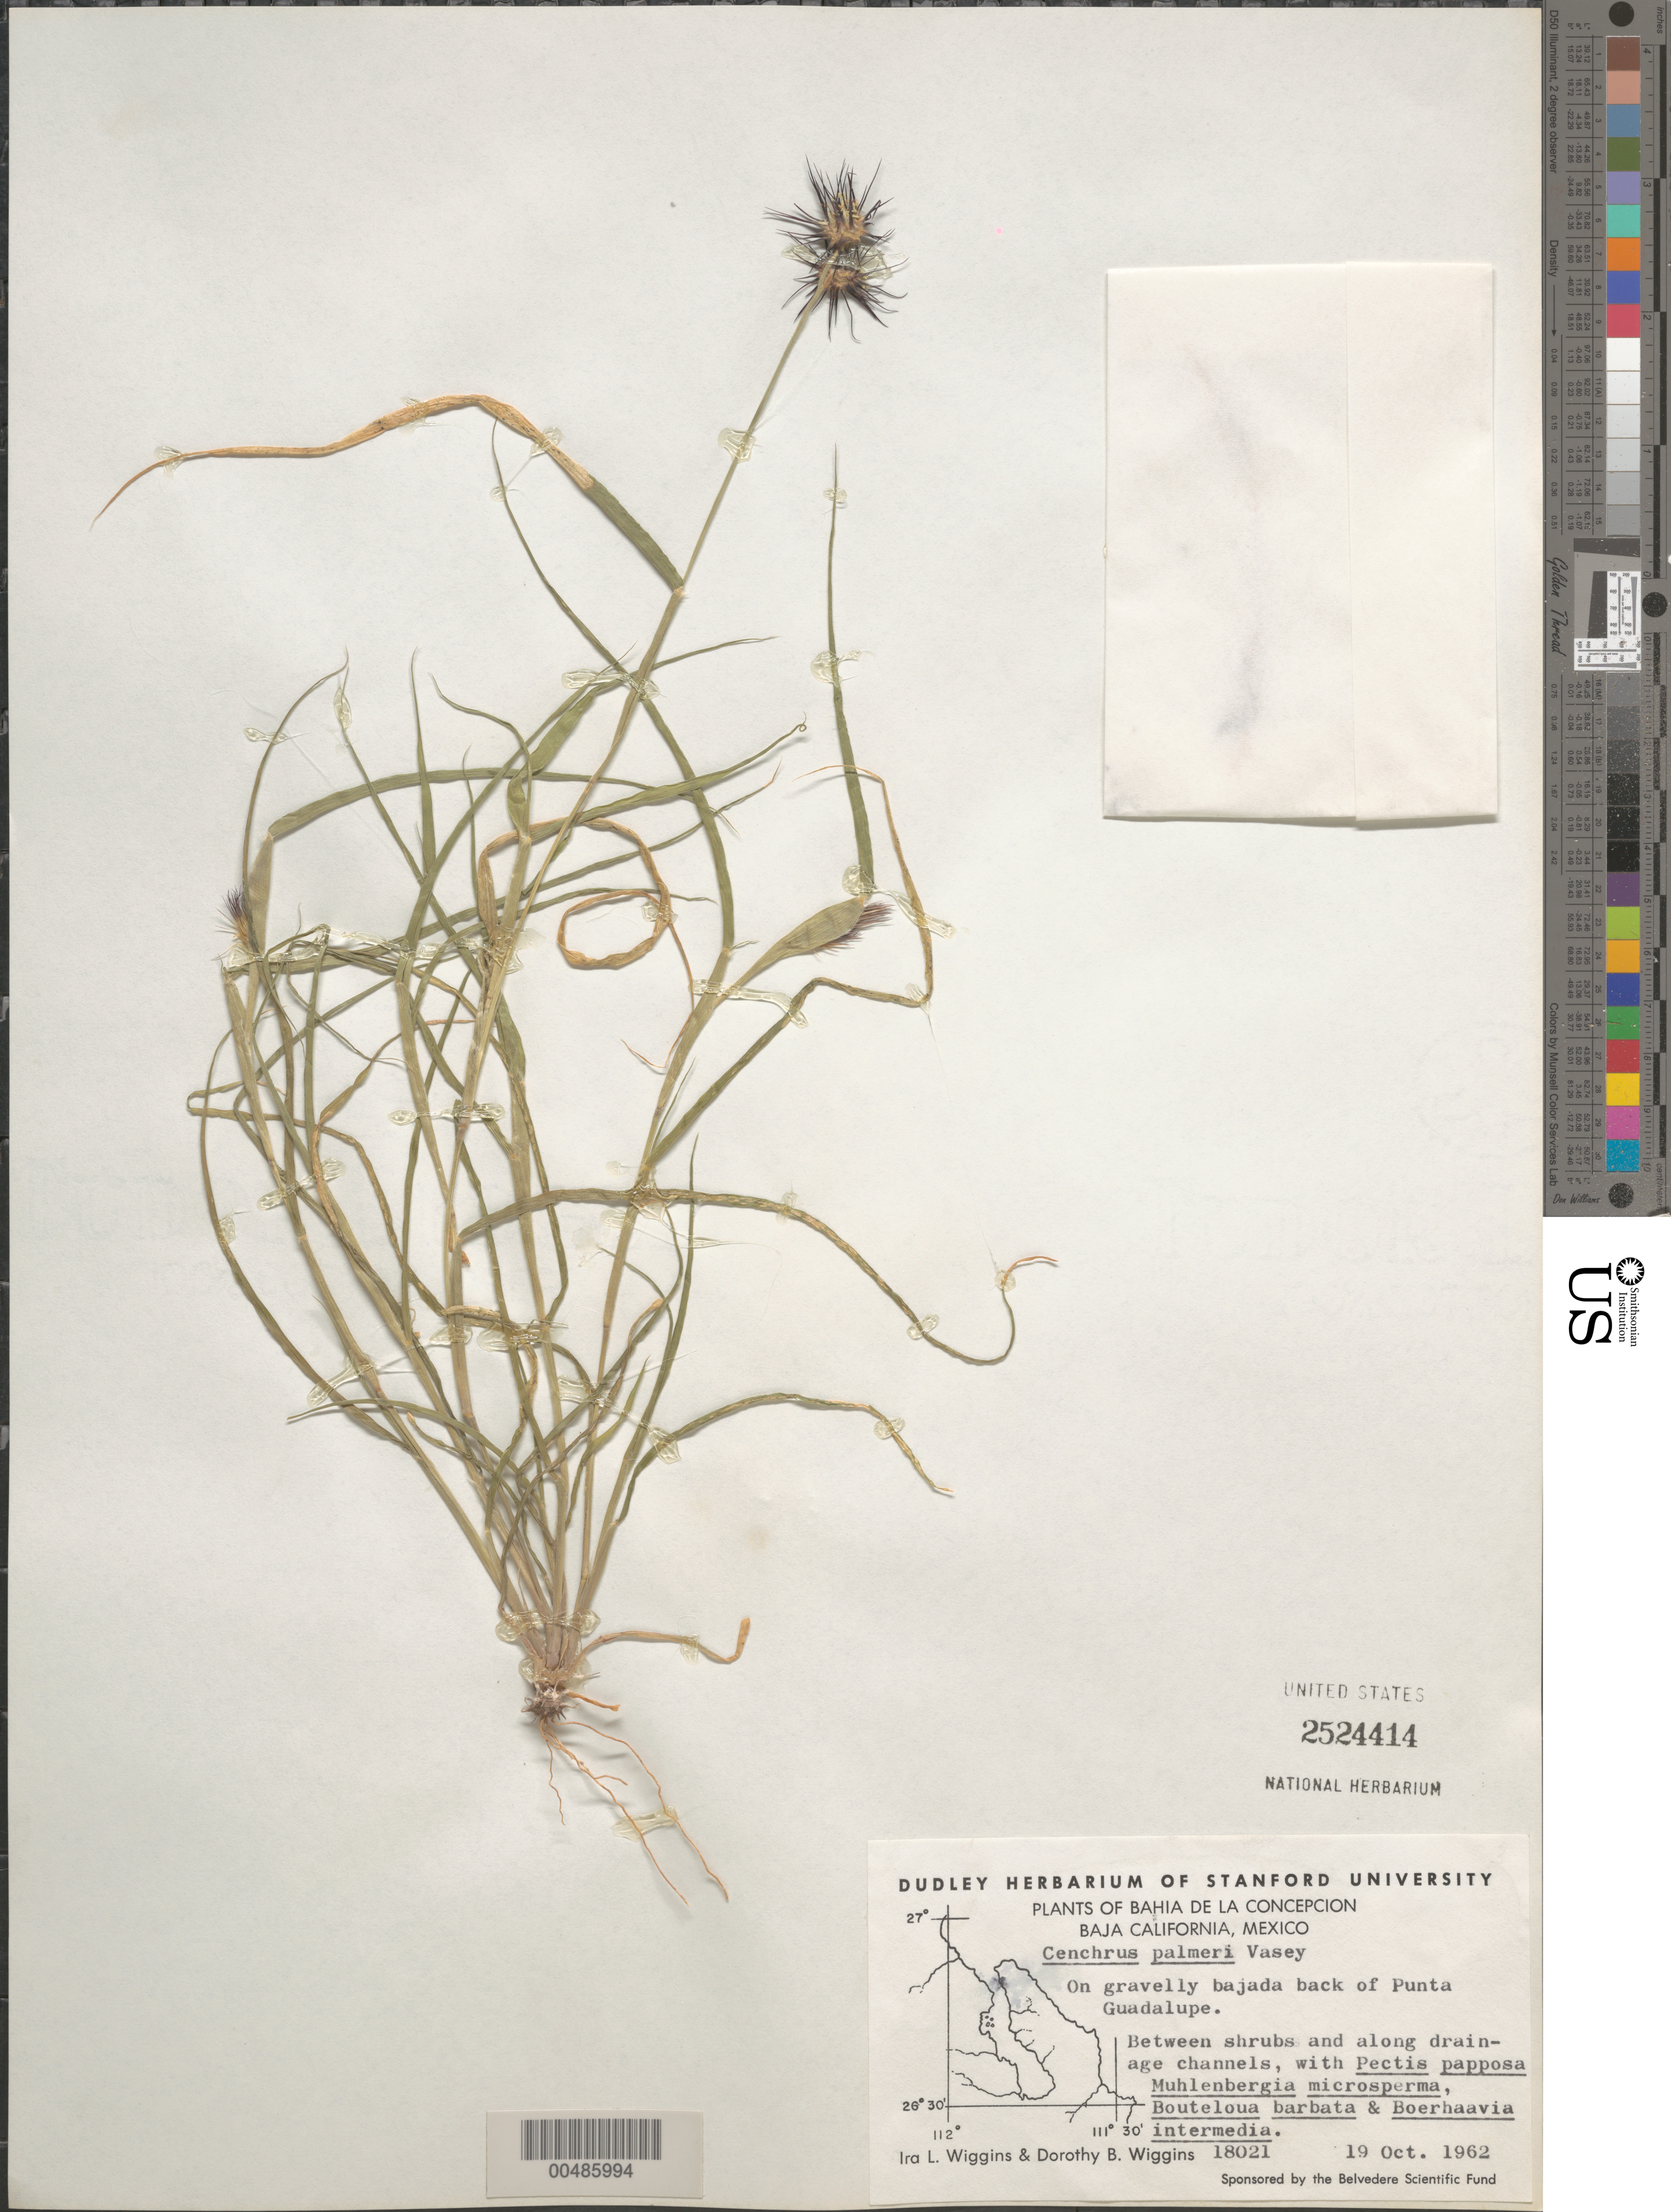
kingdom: Plantae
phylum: Tracheophyta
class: Liliopsida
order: Poales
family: Poaceae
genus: Cenchrus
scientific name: Cenchrus palmeri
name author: Vasey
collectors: I. L. Wiggins & D. B. Wiggins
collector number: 18021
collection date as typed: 19 Oct 1962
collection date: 1962-10-19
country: Mexico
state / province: Baja California Sur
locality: Bahia de la Concepcion, back of Punta Guadalupe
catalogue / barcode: US 2524414